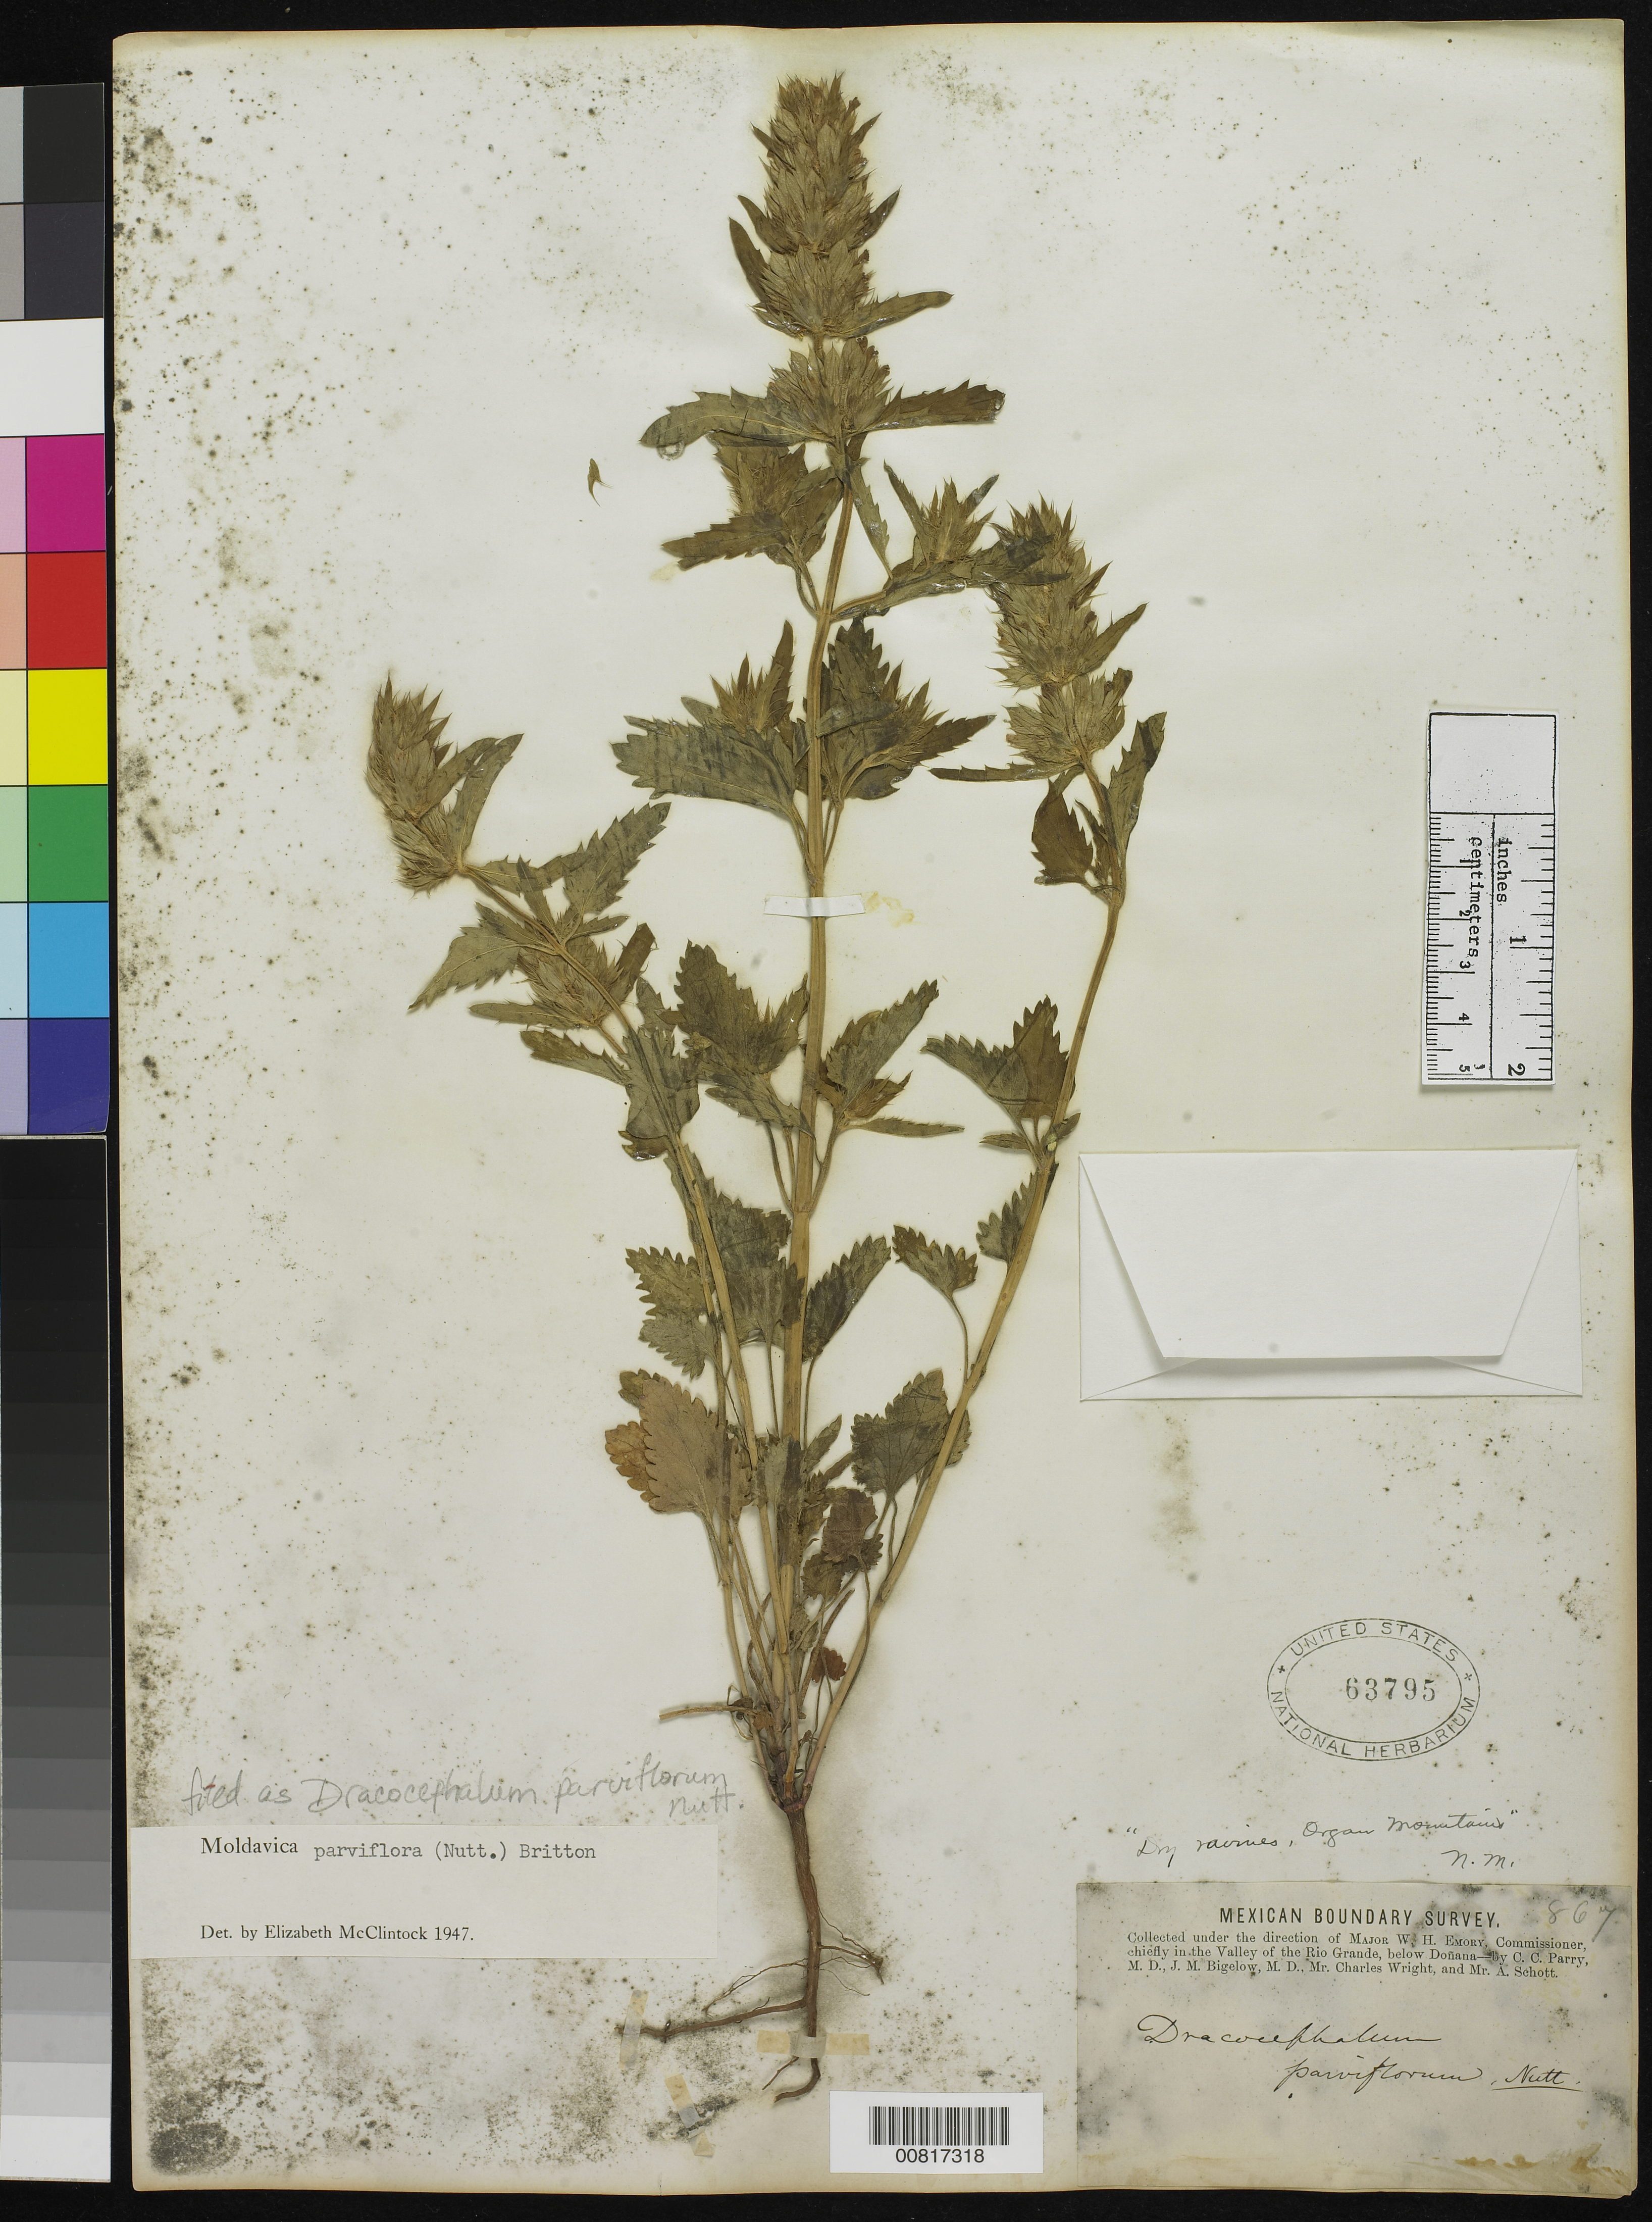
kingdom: Plantae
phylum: Tracheophyta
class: Magnoliopsida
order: Lamiales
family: Lamiaceae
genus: Dracocephalum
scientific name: Dracocephalum parviflorum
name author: Nutt.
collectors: C. C. Parry, J. M. Bigelow, C. Wright & A. C. V. Schott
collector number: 867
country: United States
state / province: New Mexico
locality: Organ Mountains, New Mexico.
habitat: Dry ravines.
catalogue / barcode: US 63795